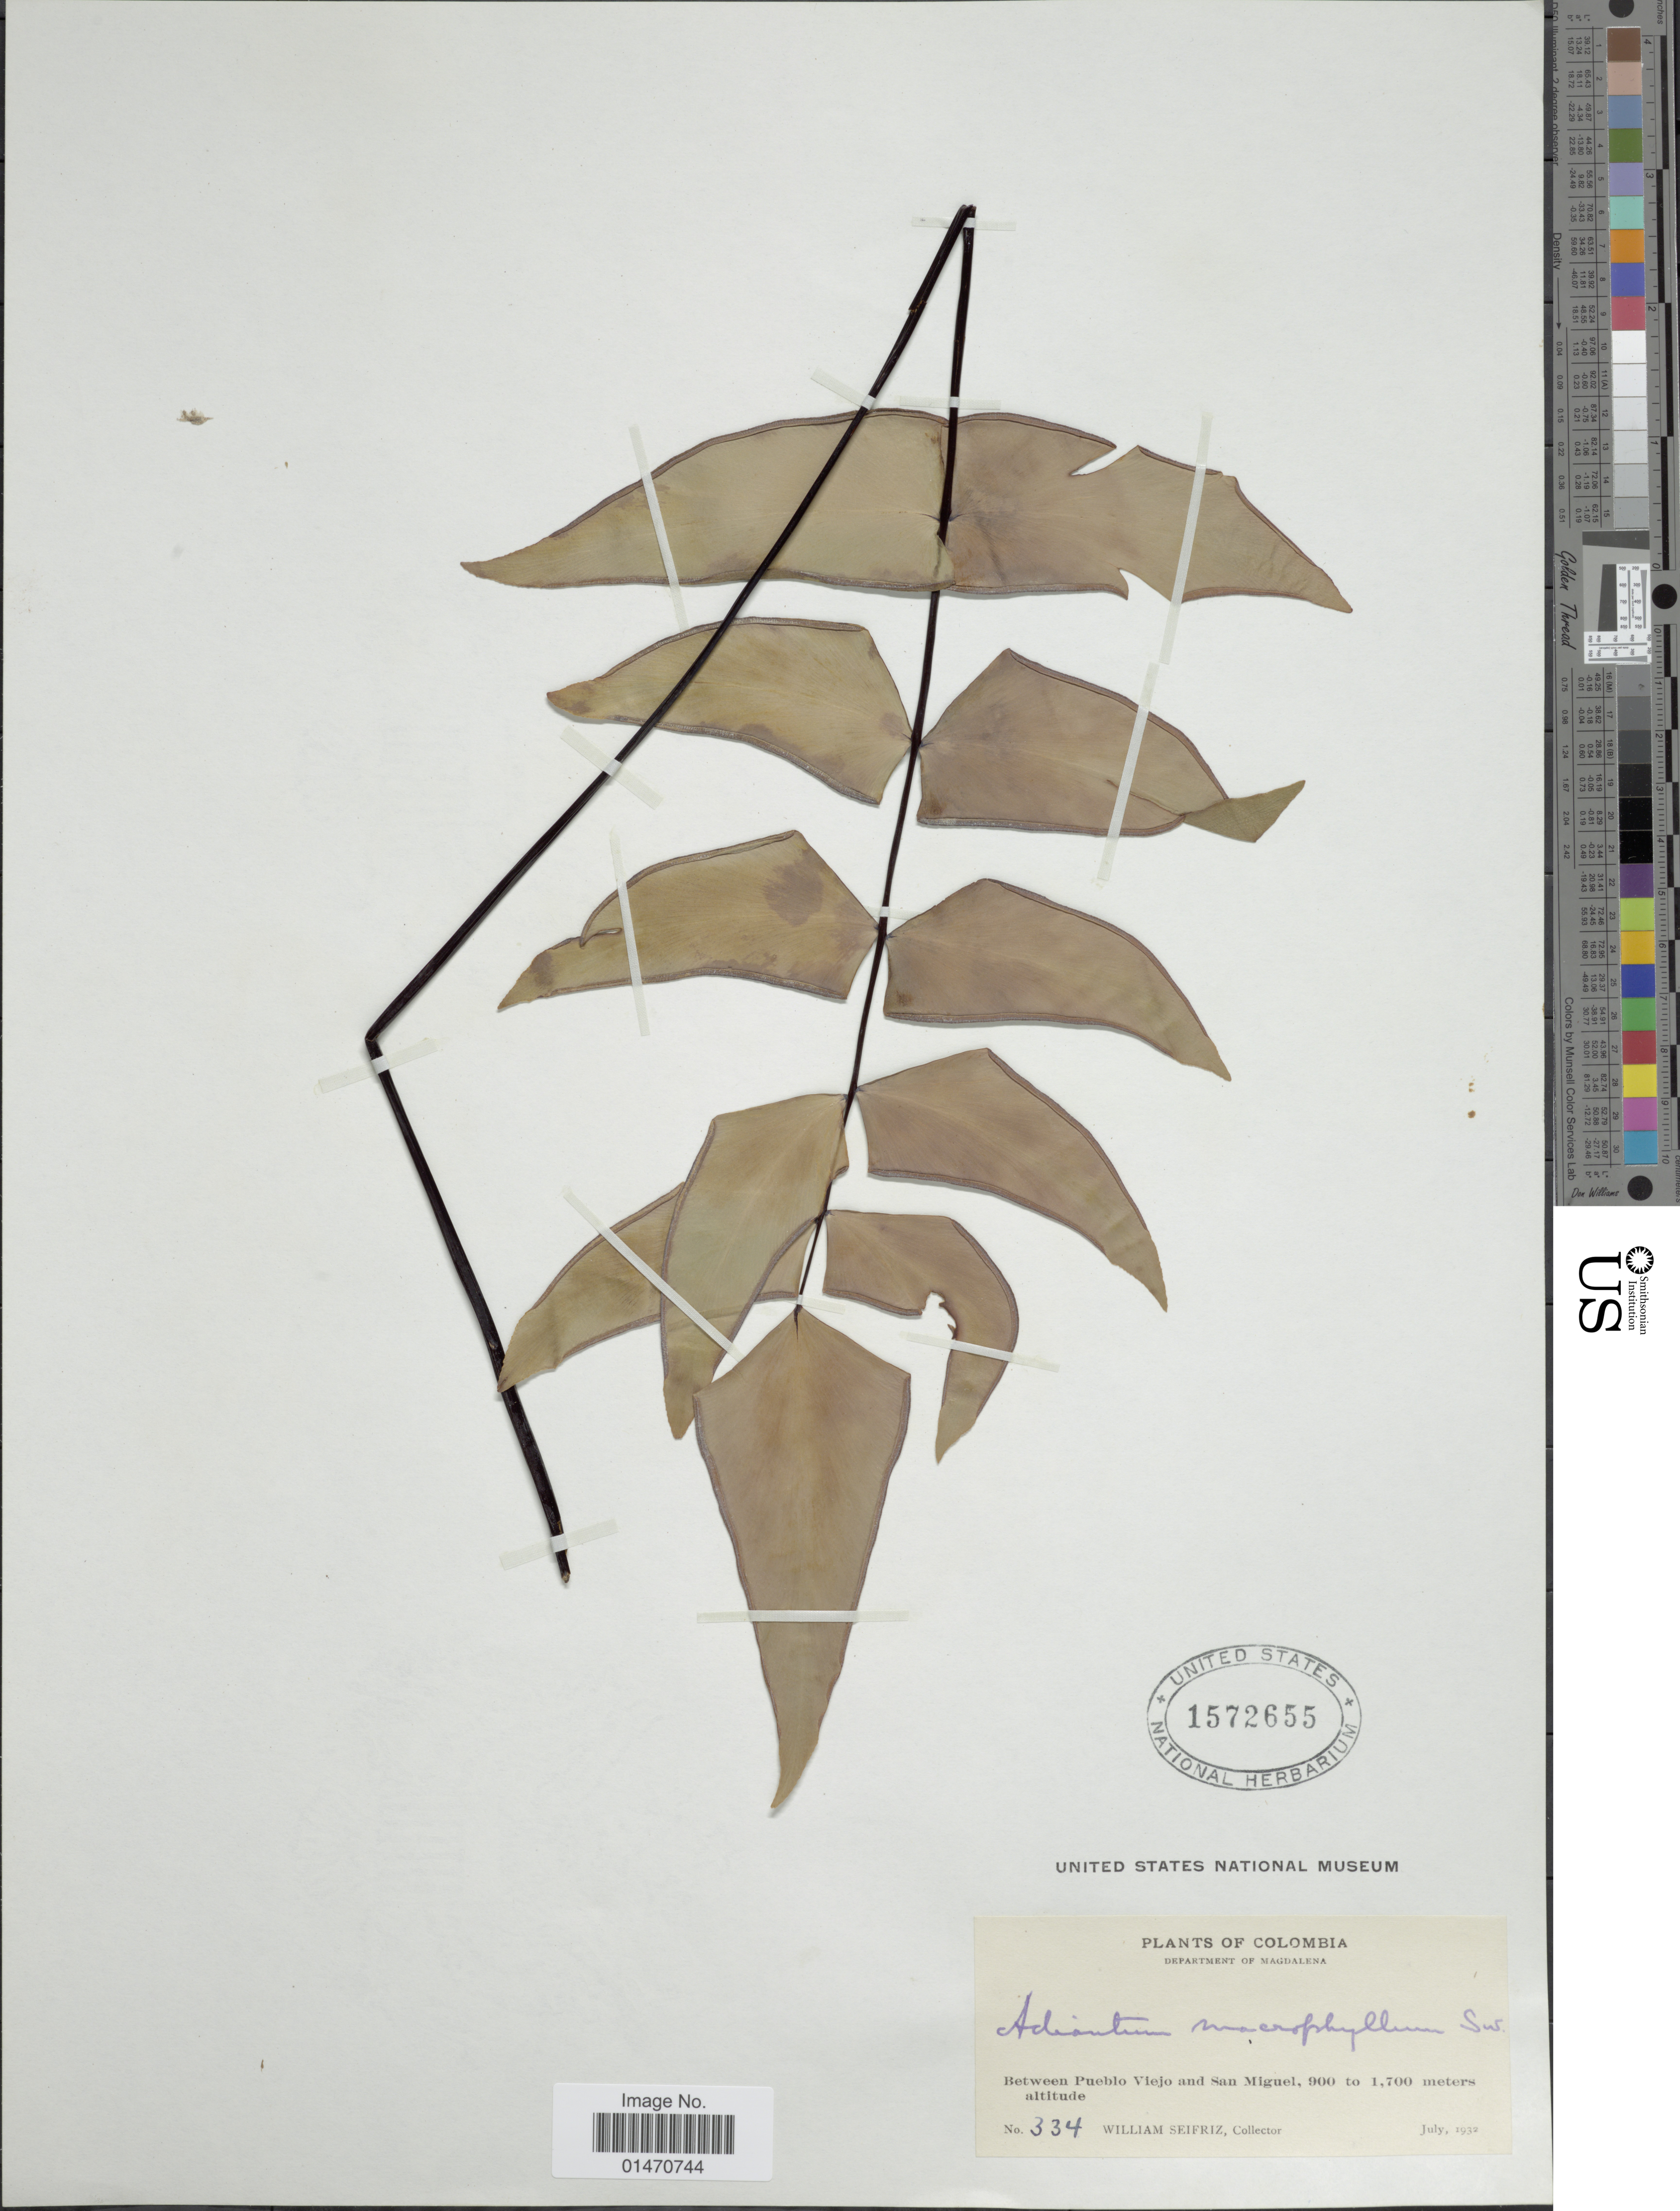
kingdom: Plantae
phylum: Tracheophyta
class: Polypodiopsida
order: Polypodiales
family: Pteridaceae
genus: Adiantum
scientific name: Adiantum macrophyllum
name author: Sw.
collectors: W. Seifriz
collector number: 334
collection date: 1932-07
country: Colombia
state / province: Magdalena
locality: Department of Magdalena, Between Pueblo Viejo and San Miguel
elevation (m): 900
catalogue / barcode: US 1572655